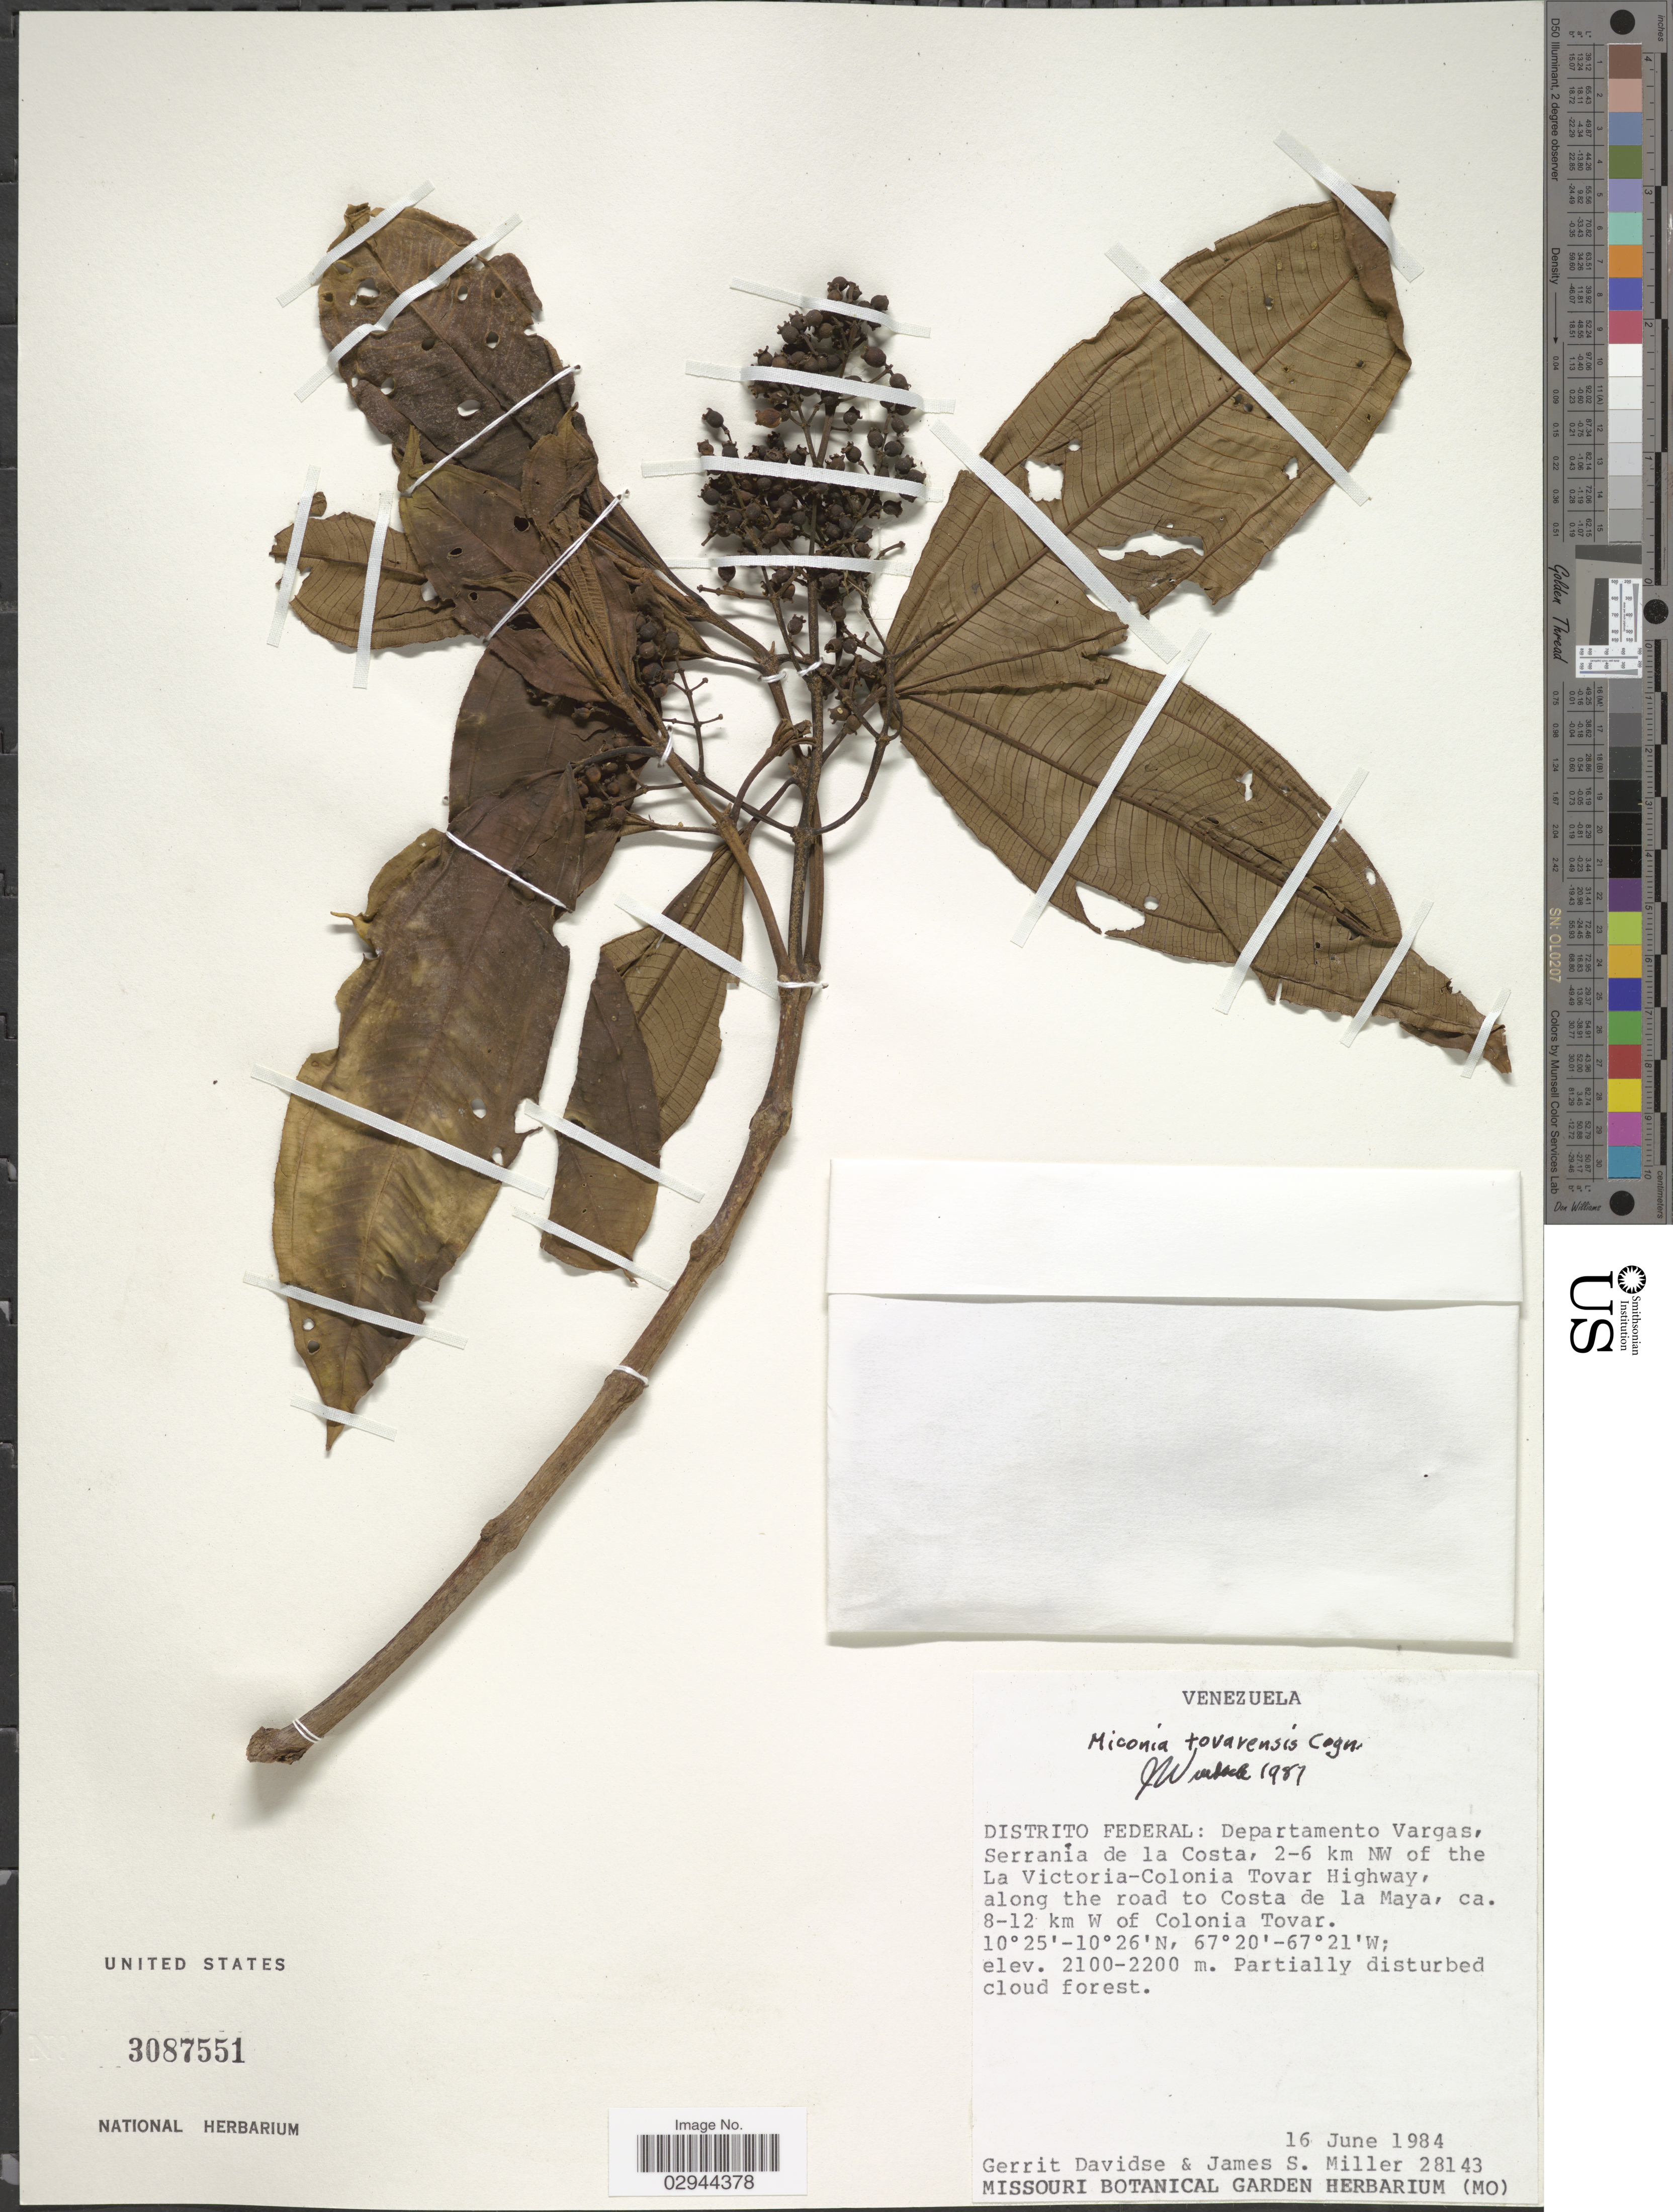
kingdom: Plantae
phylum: Tracheophyta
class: Magnoliopsida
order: Myrtales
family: Melastomataceae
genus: Miconia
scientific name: Miconia tovarensis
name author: Cogn.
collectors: G. Davidse & J. S. Miller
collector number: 28143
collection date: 1984-06-16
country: Venezuela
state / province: Vargas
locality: Distrito Federal: Departamento Vargas, Serranía de la Costa, 2-6 km NW of the La Victoria-Colonia Tovar Highway, along the road to Costa de la Maya, ca. 8-12 km W of Colonia Tovar.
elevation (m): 2100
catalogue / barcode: US 3087551